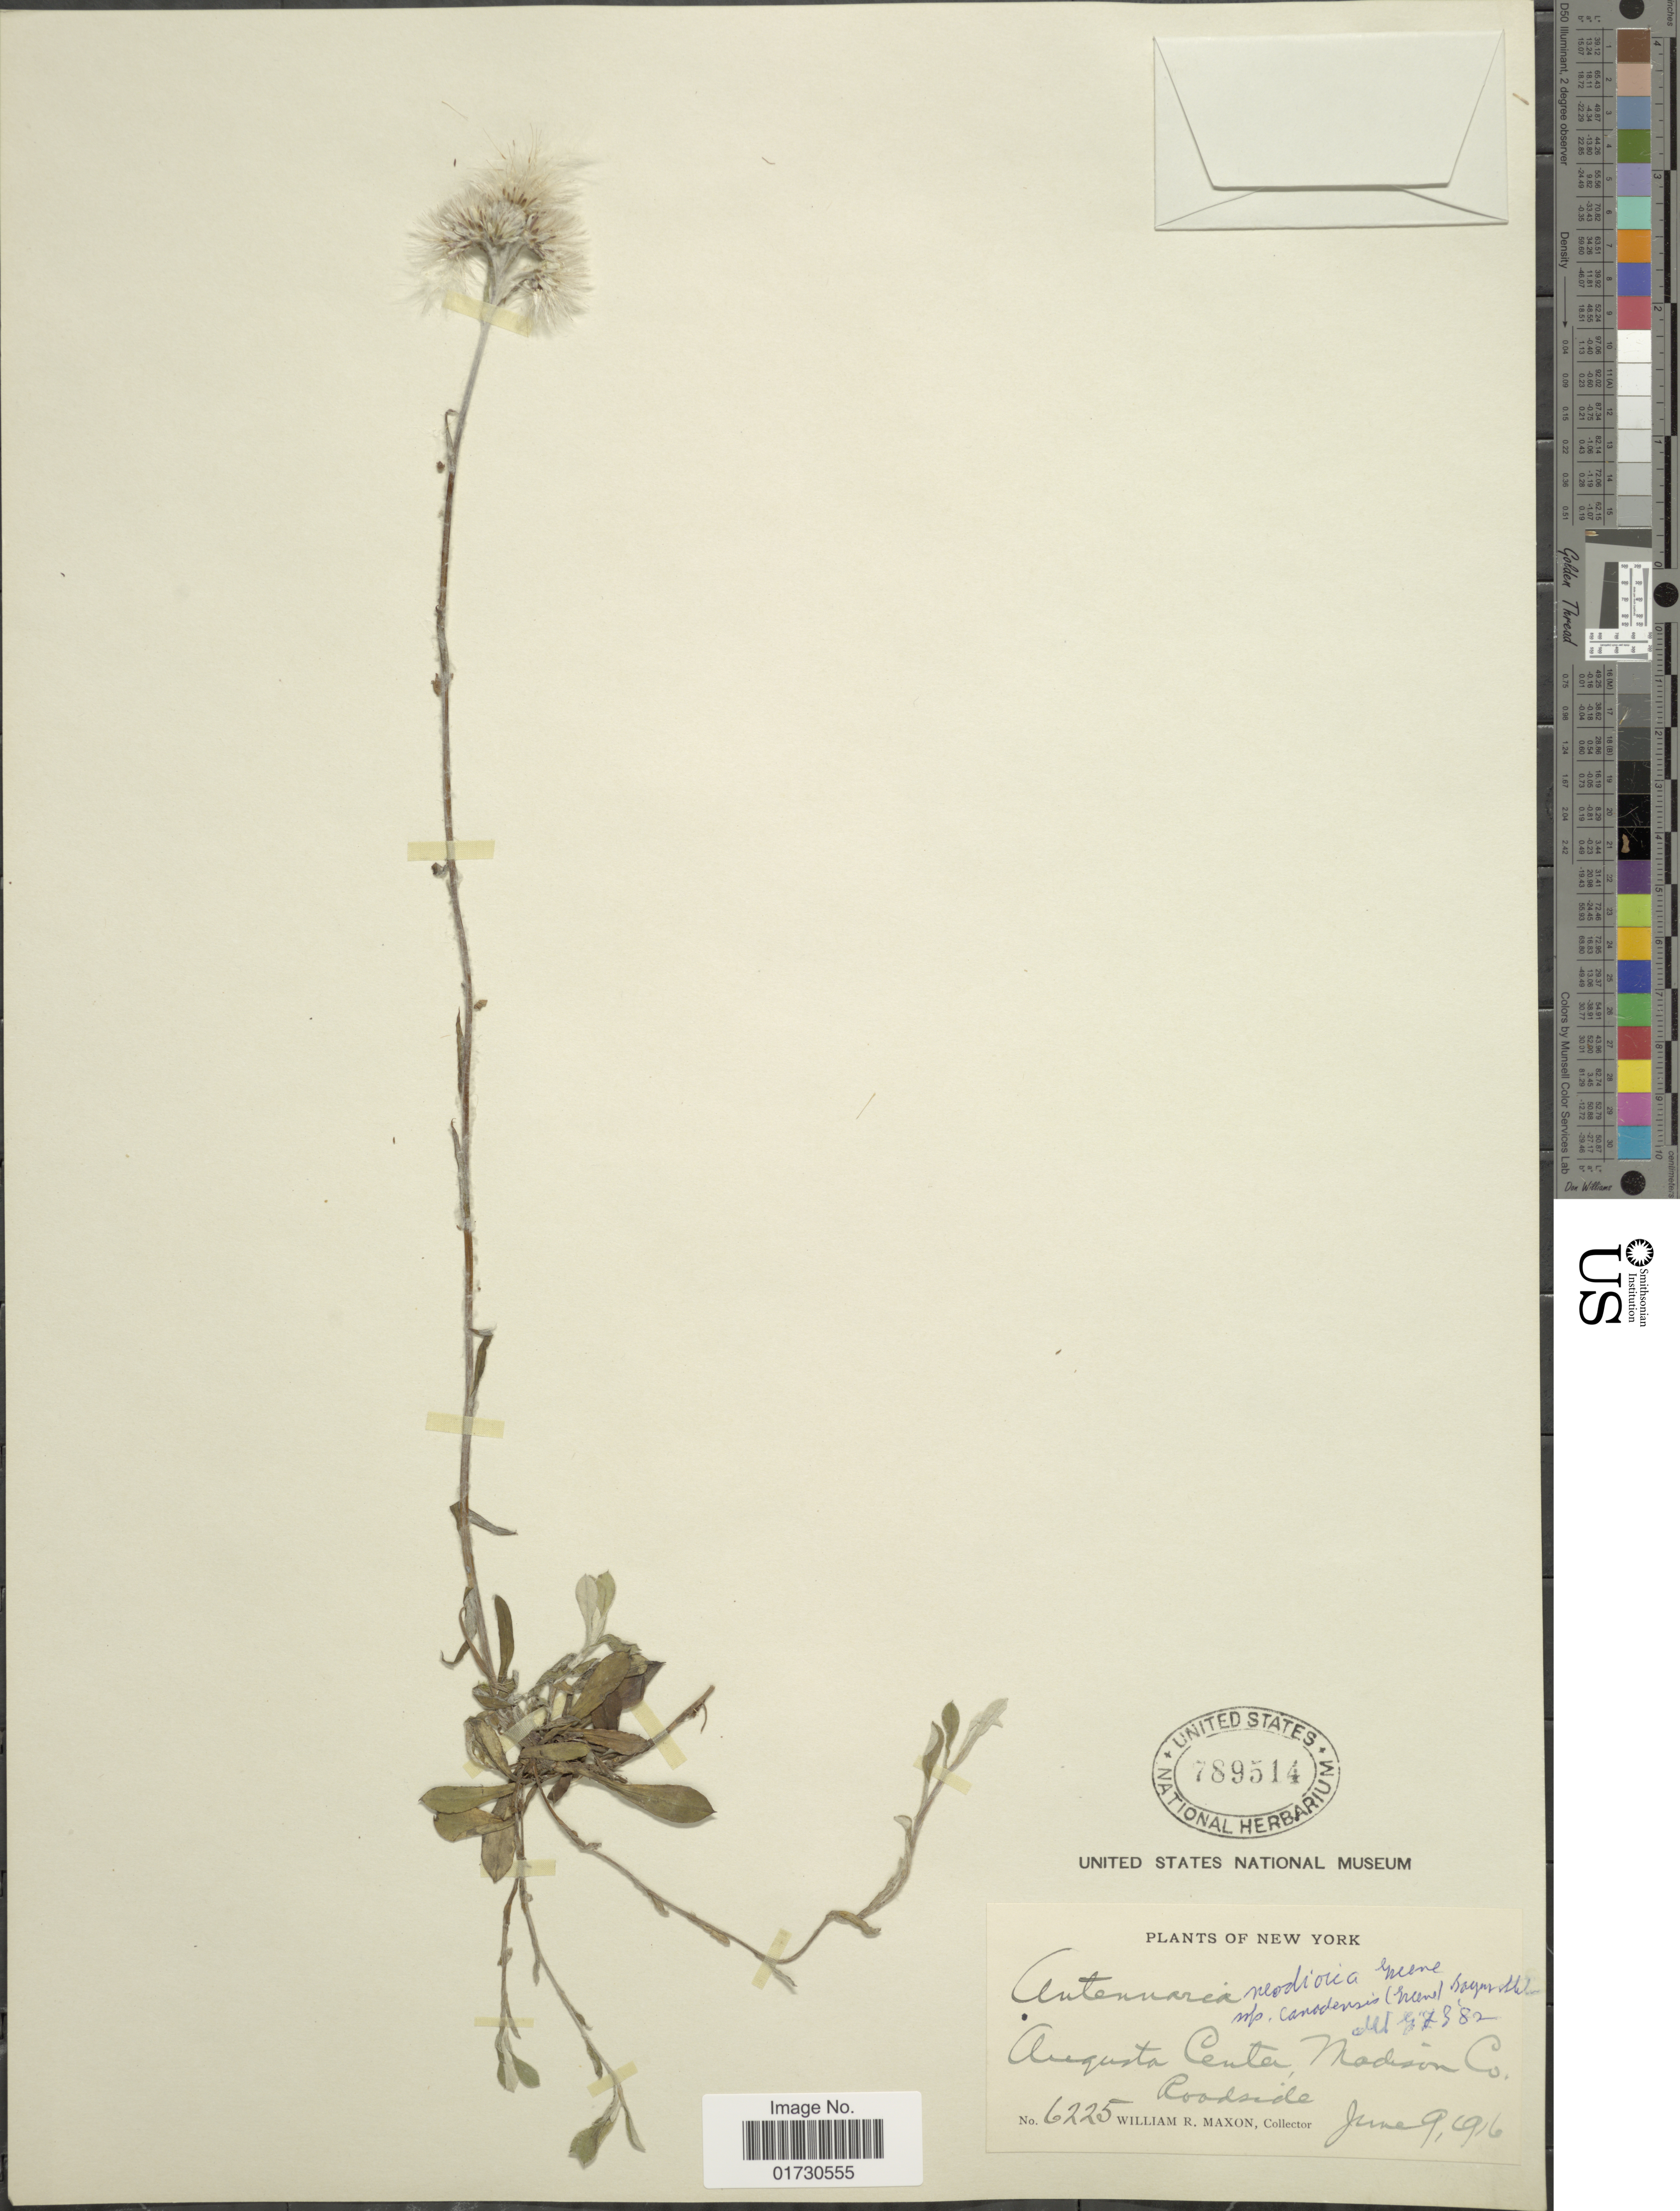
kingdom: Plantae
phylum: Tracheophyta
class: Magnoliopsida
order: Asterales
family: Asteraceae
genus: Antennaria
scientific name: Antennaria canadensis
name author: Greene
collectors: W. R. Maxon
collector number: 6225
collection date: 1916-06-09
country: United States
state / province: New York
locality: Augusta Center Madison Co., Roadside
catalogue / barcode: US 789514